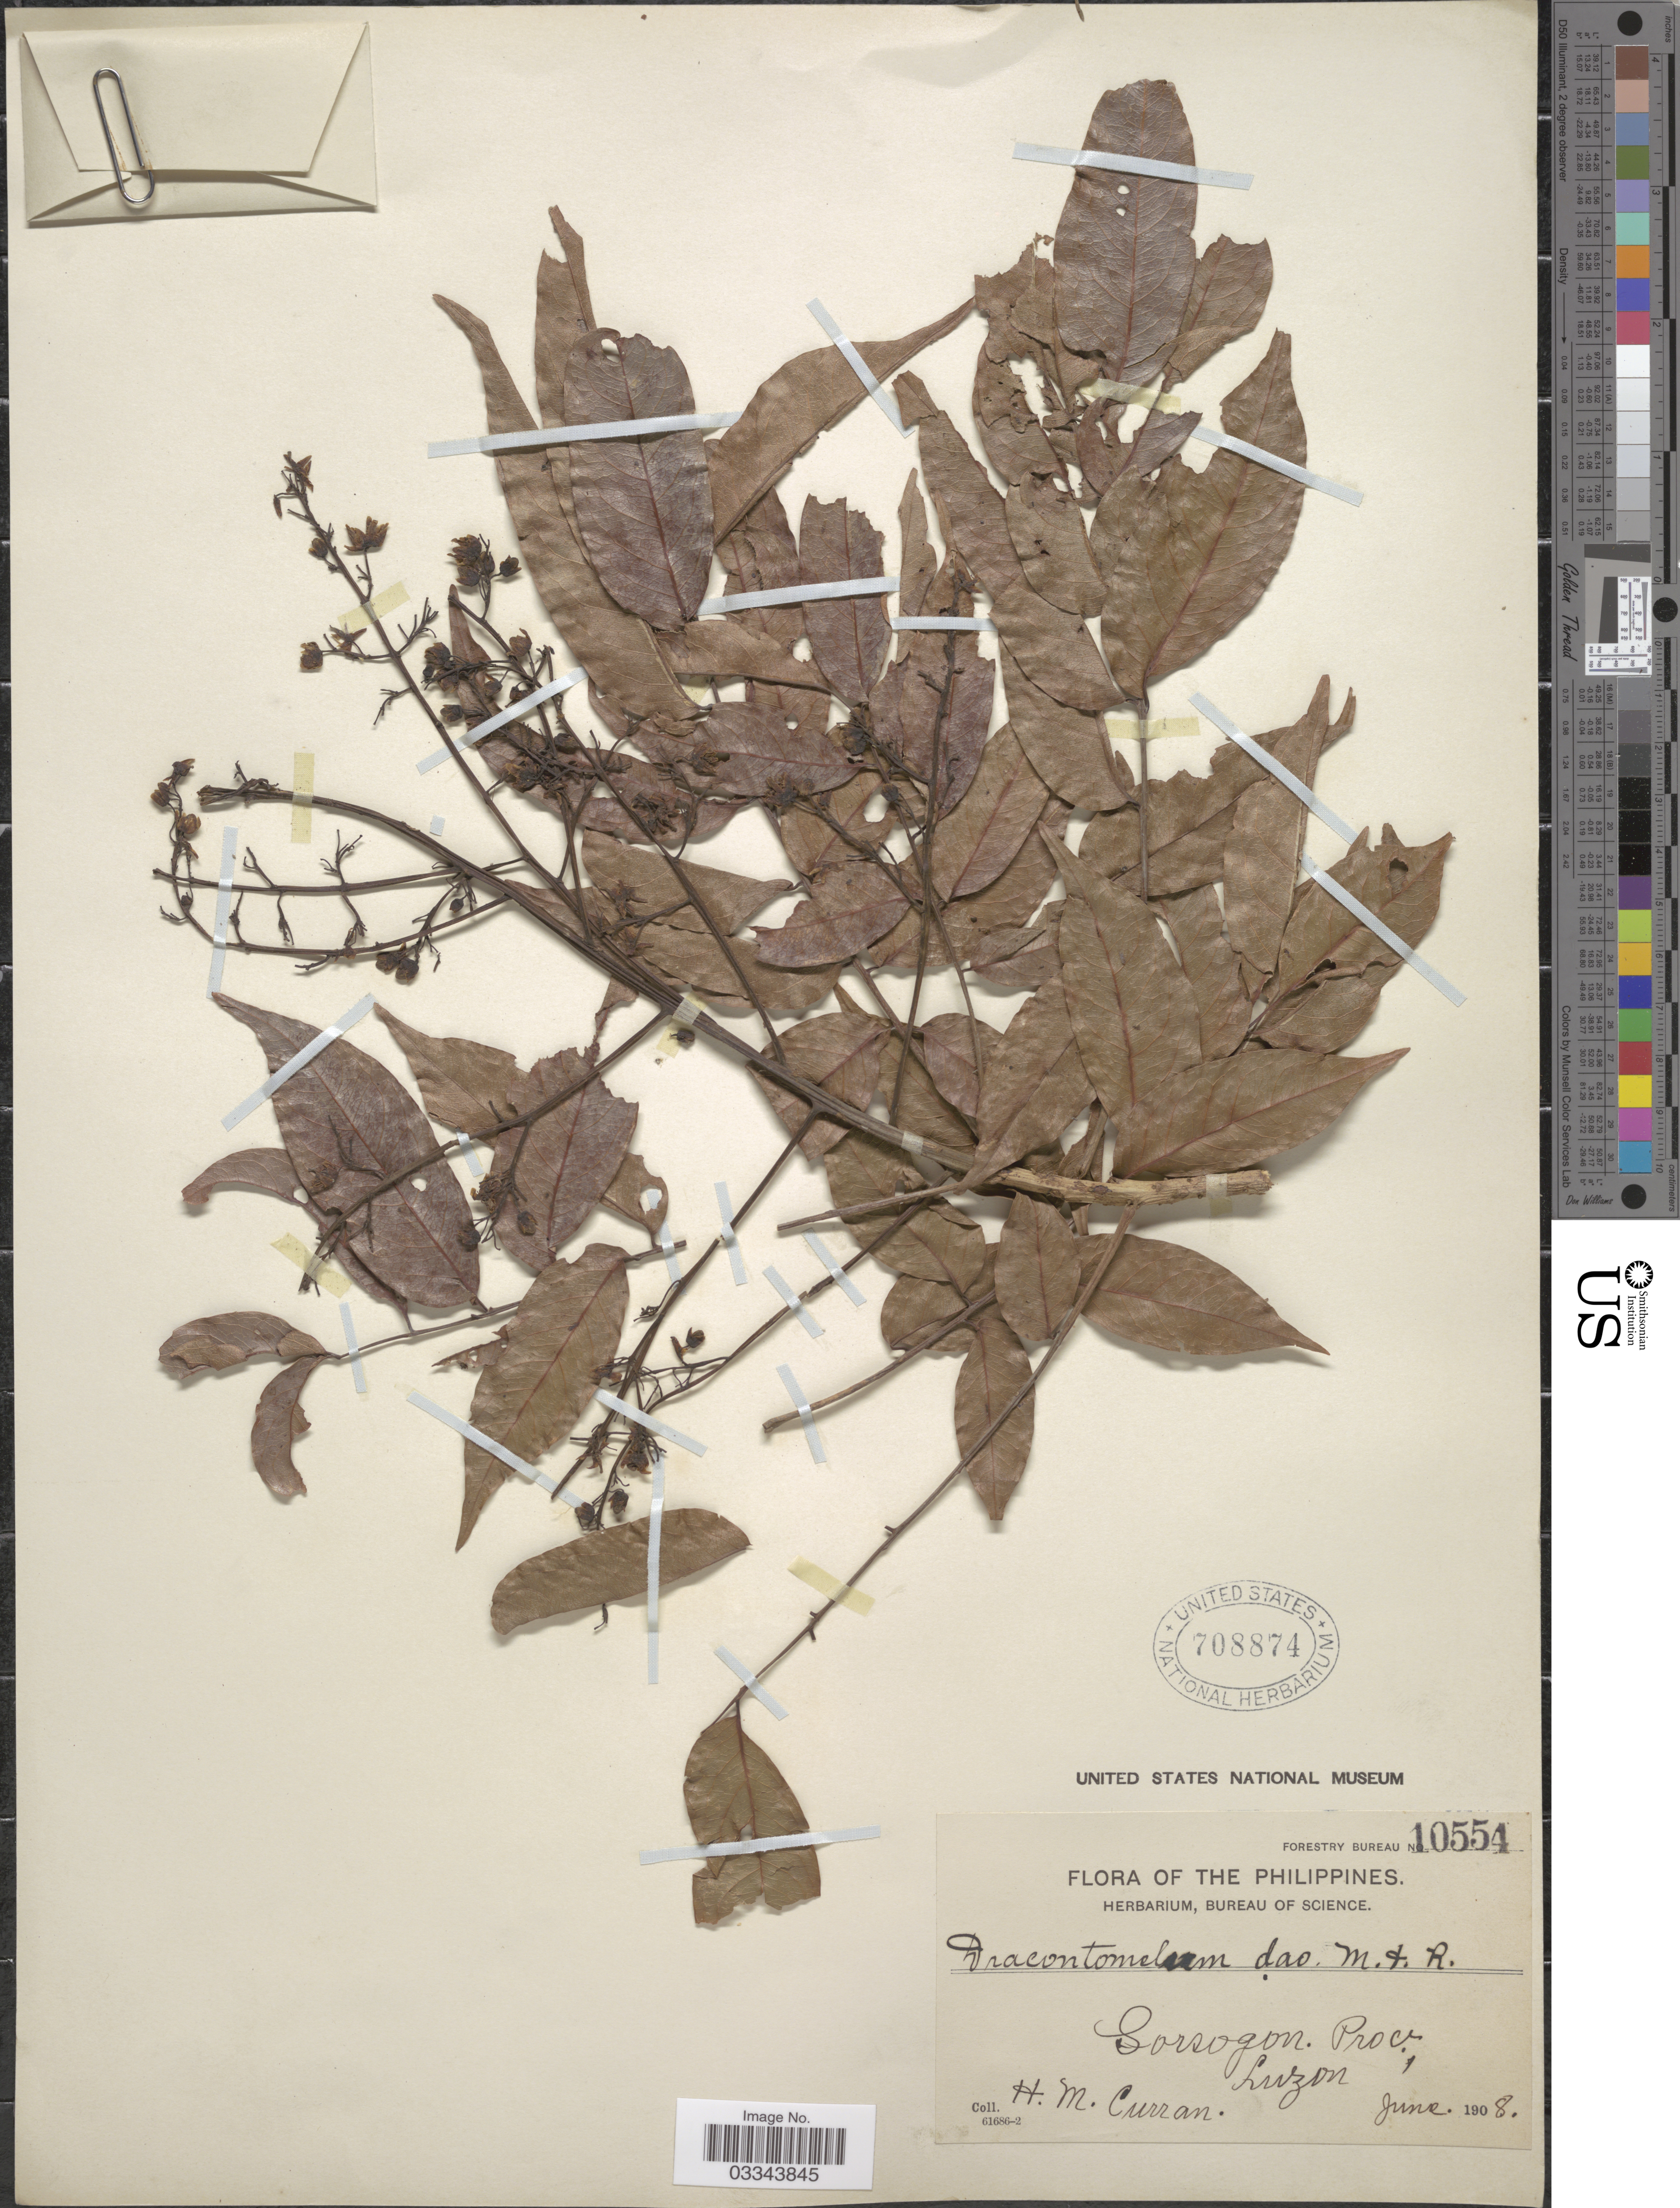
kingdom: Plantae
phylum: Tracheophyta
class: Magnoliopsida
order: Sapindales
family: Anacardiaceae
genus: Dracontomelon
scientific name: Dracontomelon dao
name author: (Blanco) Merr. & Rolfe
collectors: H. M. Curran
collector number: Forestry Bureau 10554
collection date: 1908-06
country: Philippines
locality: Sorsogon Prov., Luzon.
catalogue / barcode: US 708874